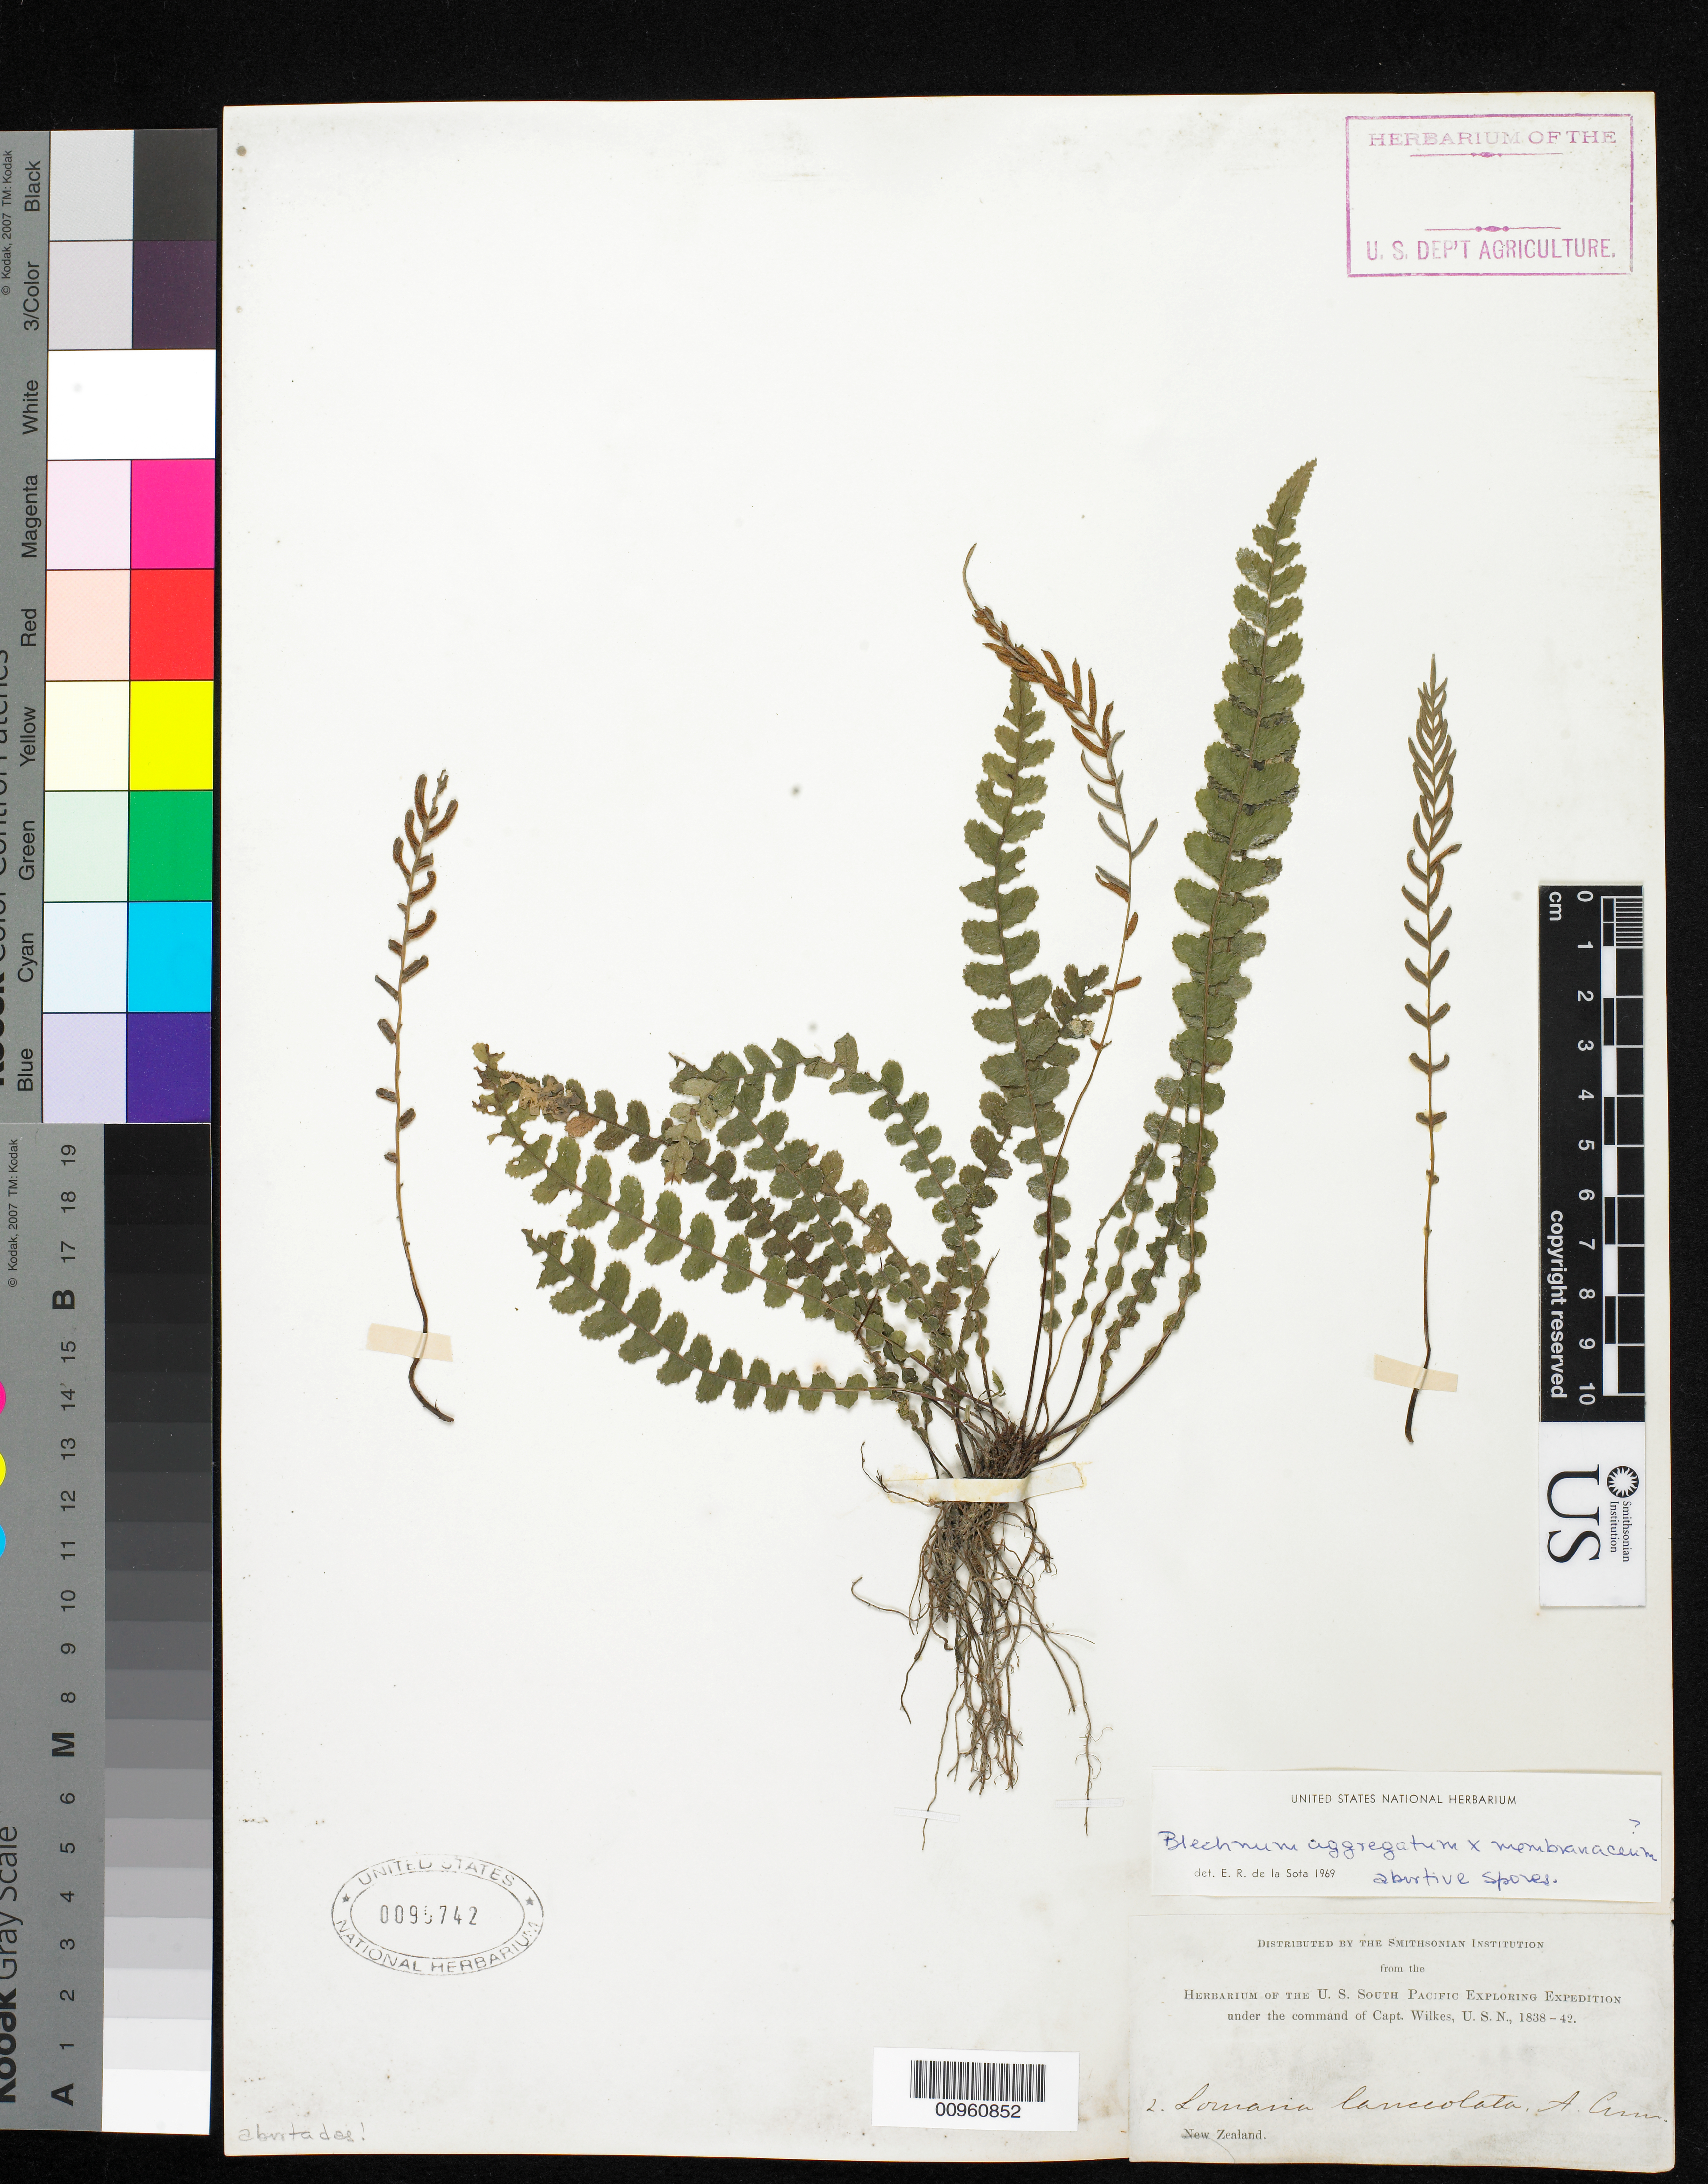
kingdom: Plantae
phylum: Tracheophyta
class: Polypodiopsida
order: Polypodiales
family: Blechnaceae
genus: Blechnum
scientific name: Blechnum aggregatum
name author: (Colenso) Tindale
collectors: Wilkes Explor. Exped.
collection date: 1838/1842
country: New Zealand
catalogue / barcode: US 95742